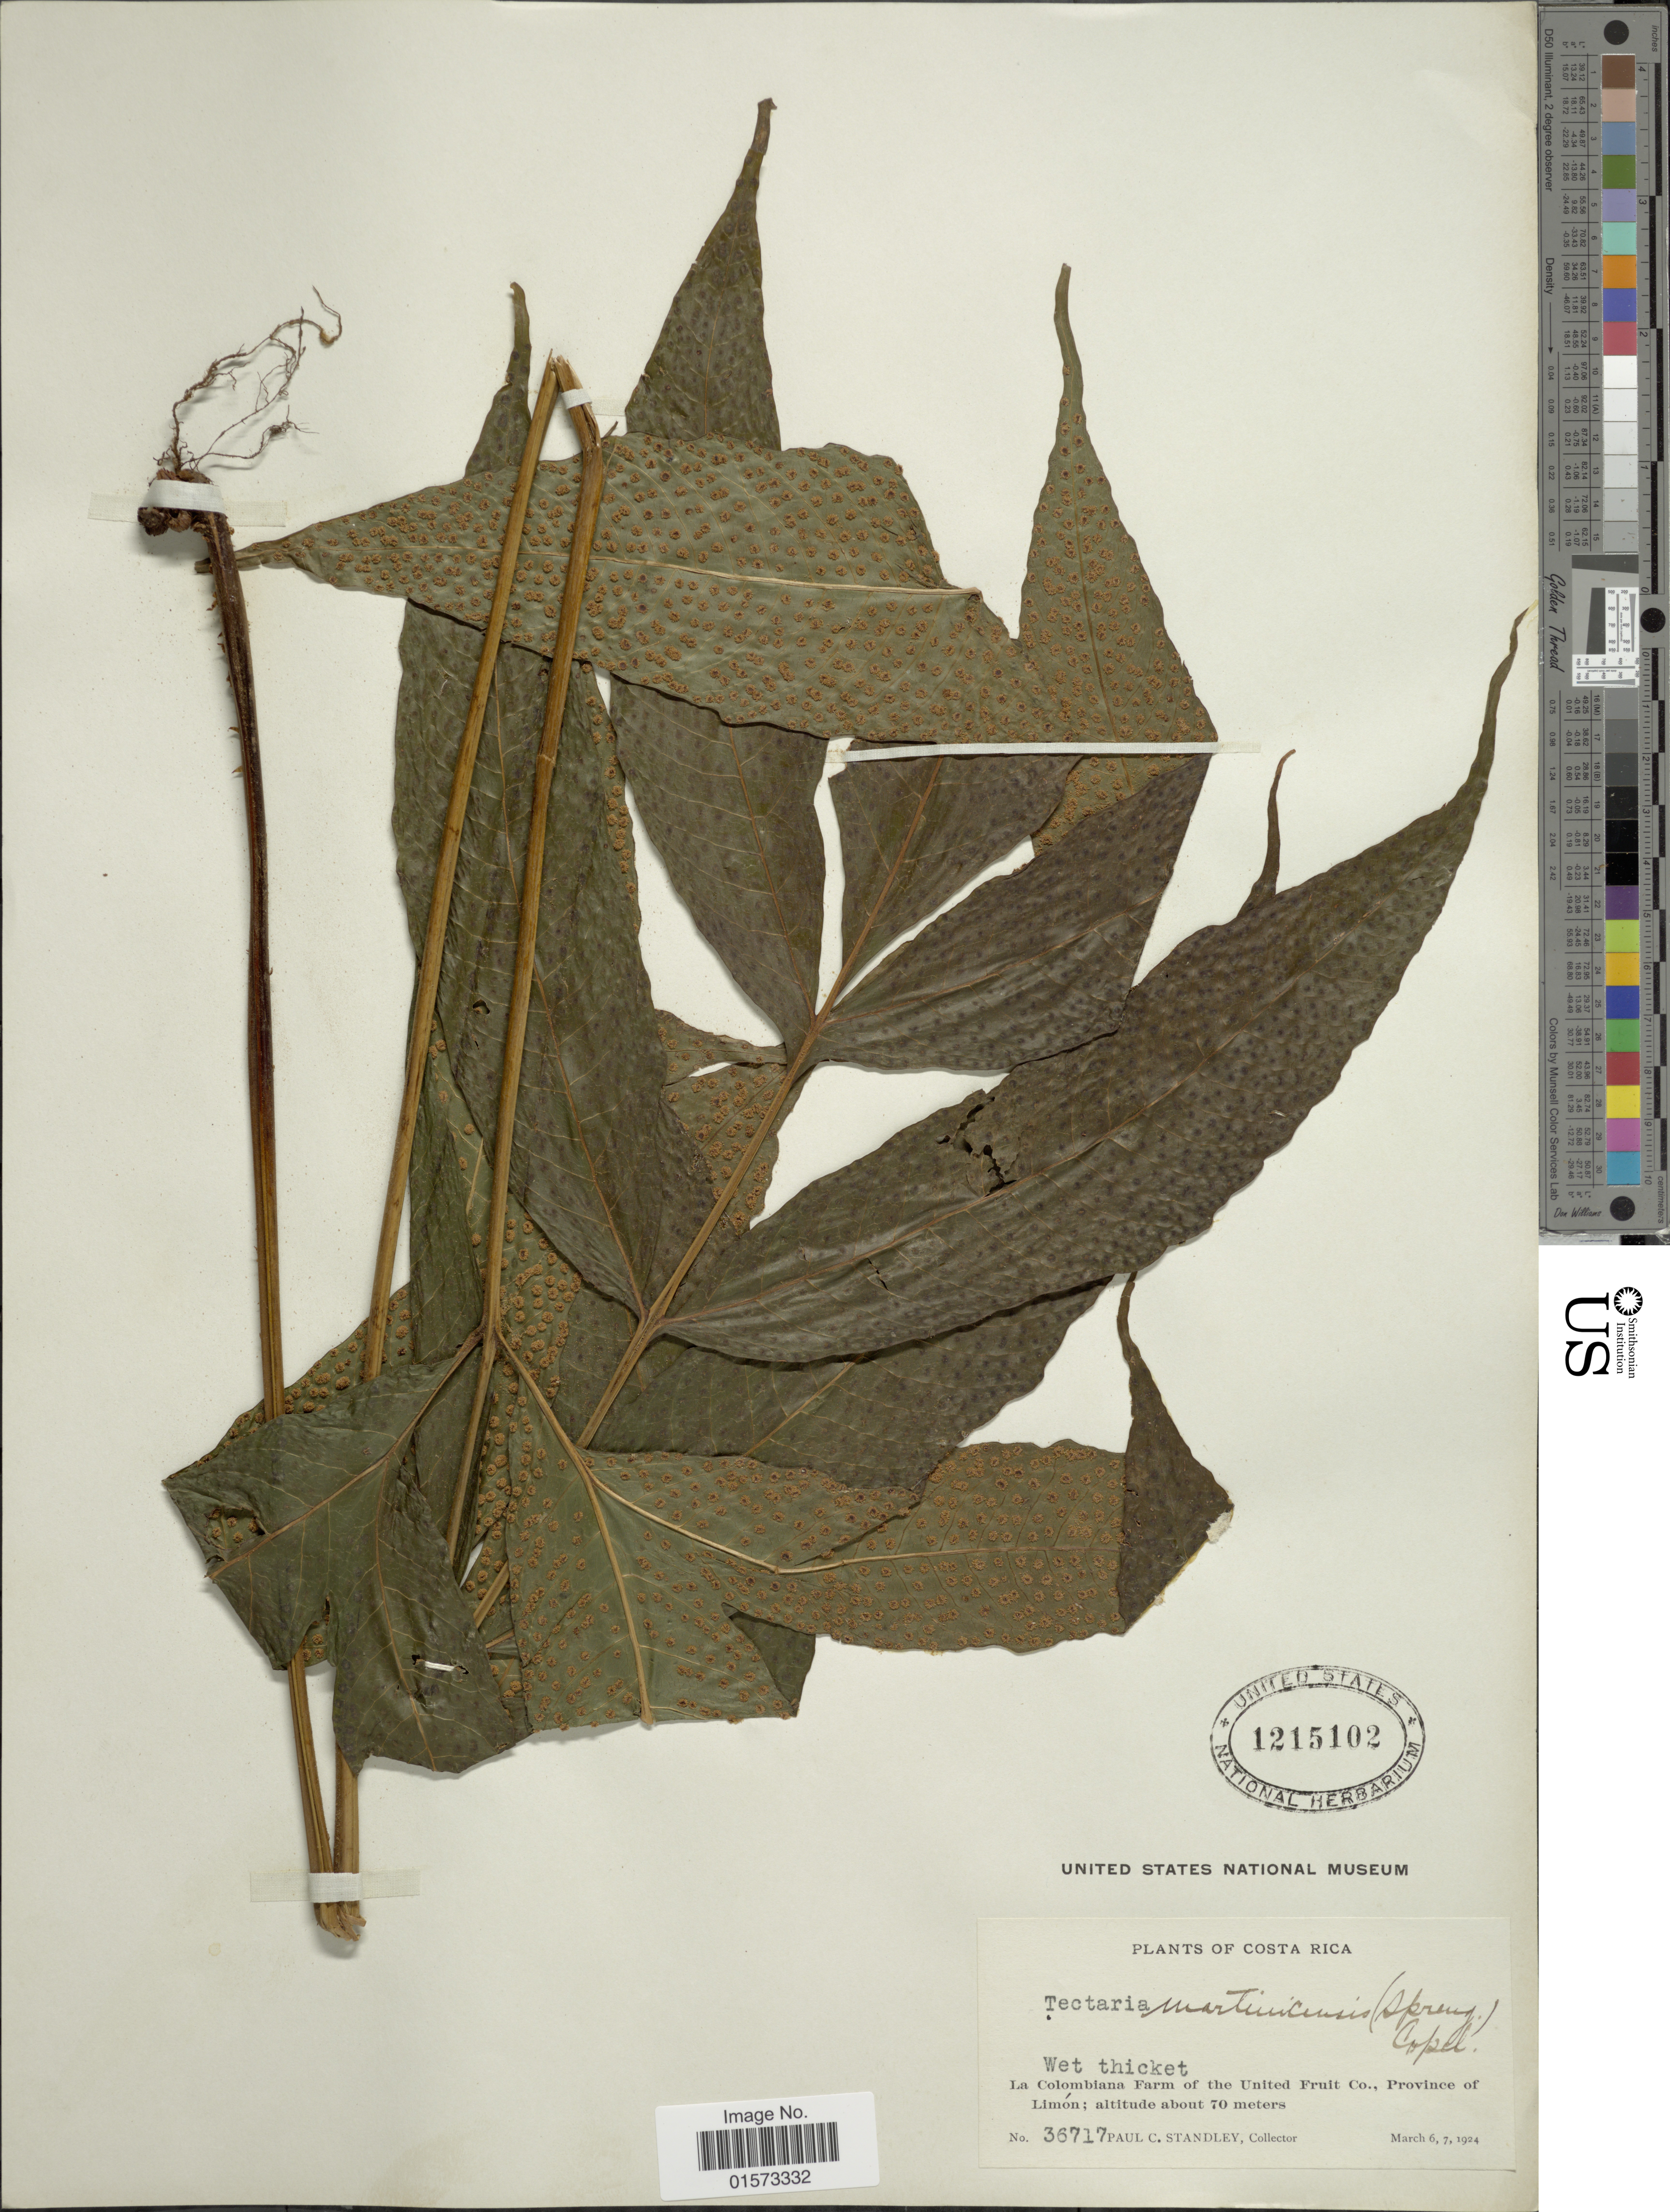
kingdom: Plantae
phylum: Tracheophyta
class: Polypodiopsida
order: Polypodiales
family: Tectariaceae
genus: Tectaria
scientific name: Tectaria incisa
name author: Cav.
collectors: P. C. Standley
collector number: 36717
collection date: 1924-03-06/1924-03-07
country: Costa Rica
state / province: Limón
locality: La Colombiana Farm of the United Fruit Co., Provincia of Limon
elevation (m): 70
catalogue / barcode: US 1215102